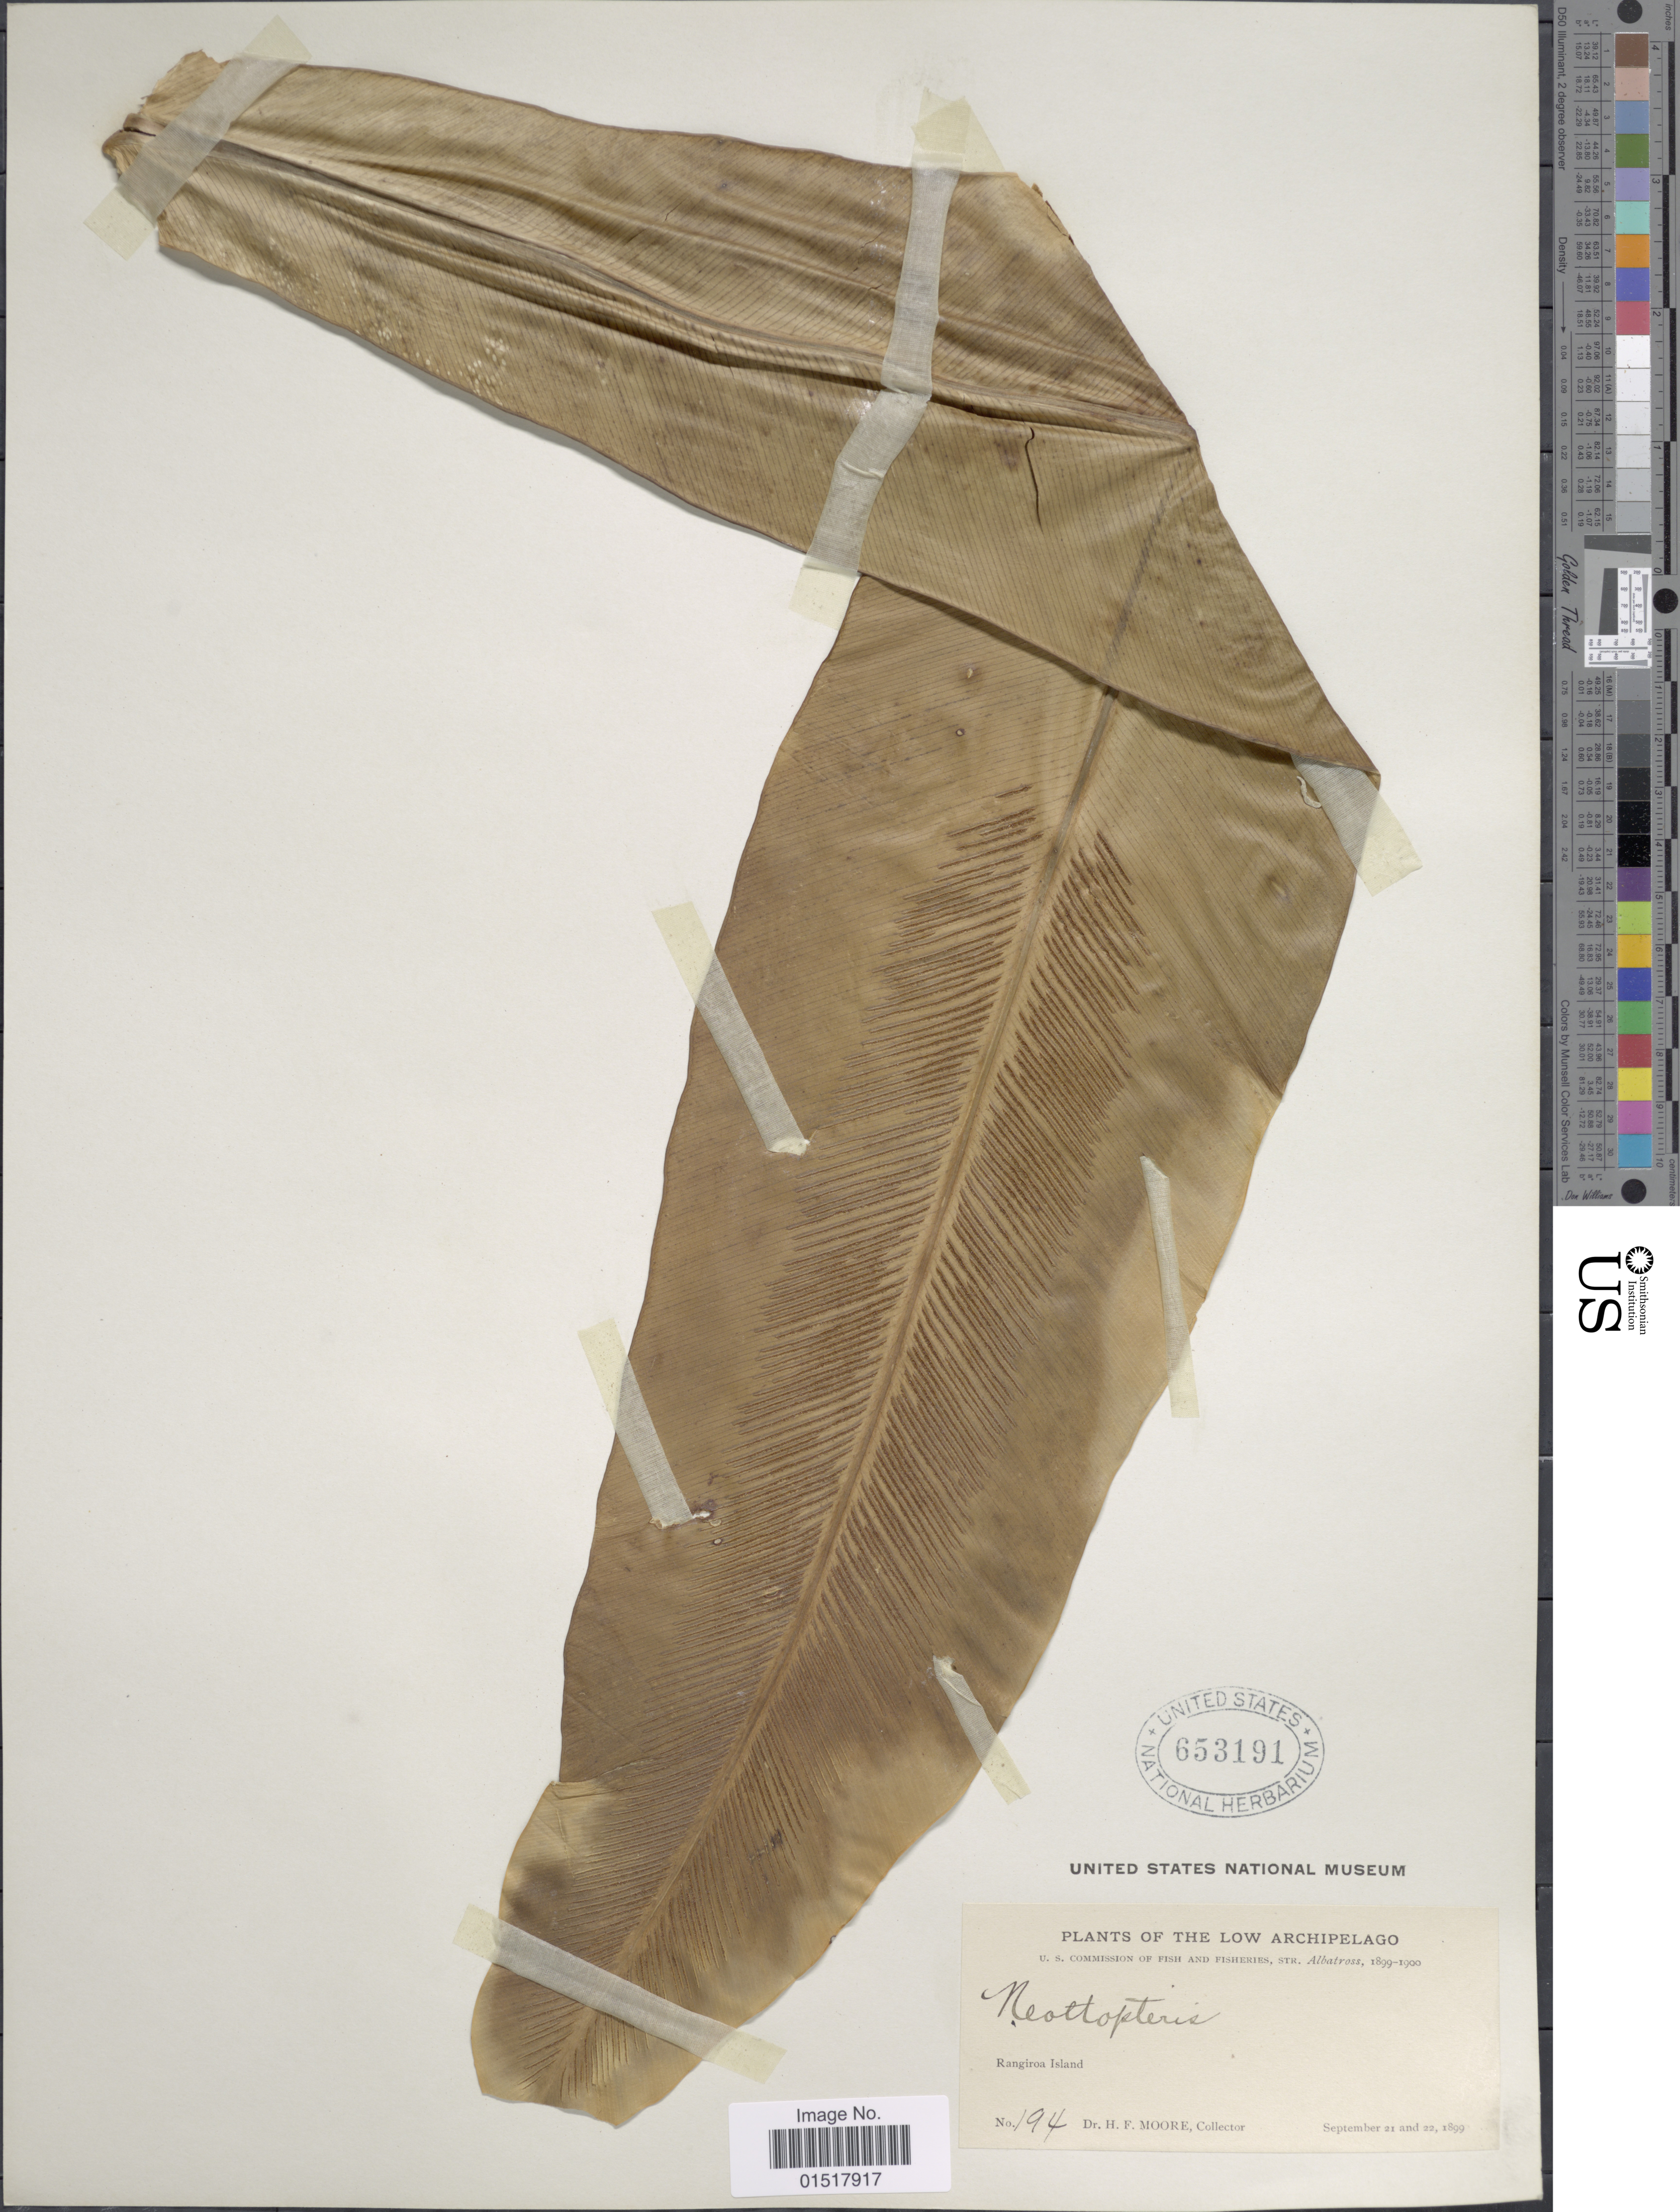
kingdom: Plantae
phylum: Tracheophyta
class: Polypodiopsida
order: Polypodiales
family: Aspleniaceae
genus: Asplenium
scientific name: Asplenium nidus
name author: L.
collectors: H. F. Moore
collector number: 194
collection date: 1899-09-21/1899-09-22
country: French Polynesia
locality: Low Archipelago. Rangiroa Island.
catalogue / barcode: US 653191